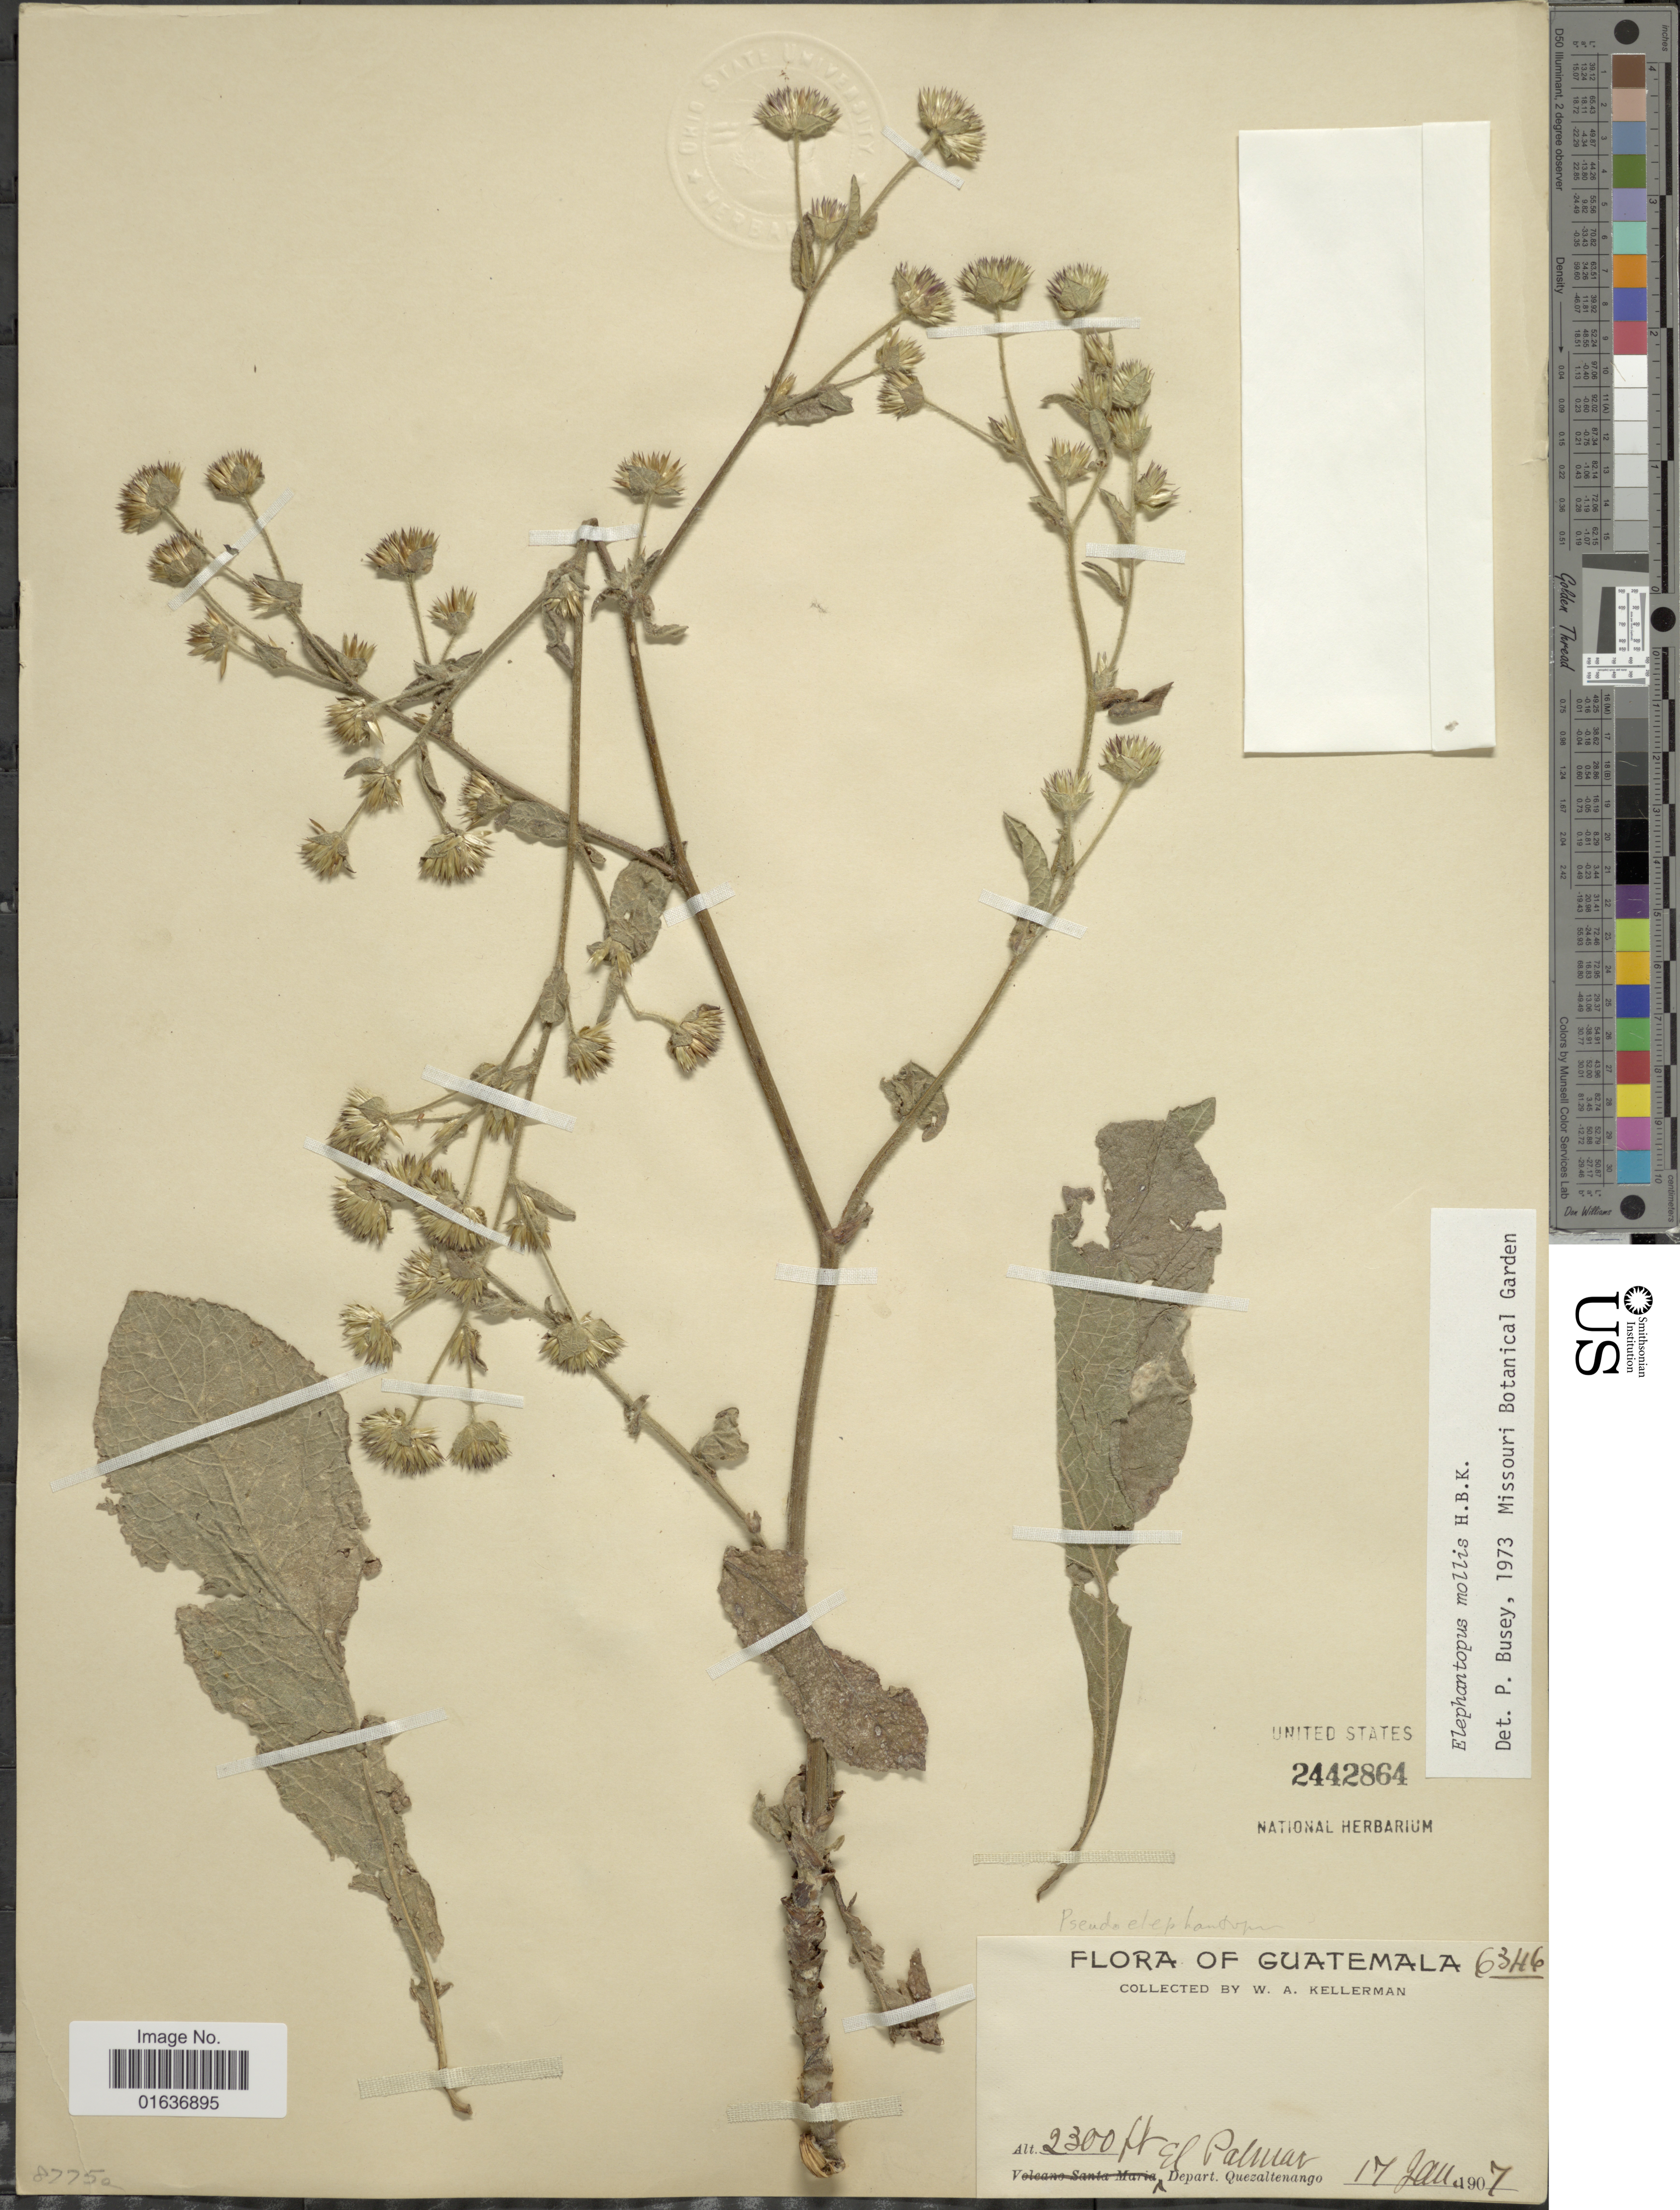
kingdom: Plantae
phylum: Tracheophyta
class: Magnoliopsida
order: Asterales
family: Asteraceae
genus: Elephantopus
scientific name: Elephantopus mollis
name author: Kunth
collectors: W. Kellerman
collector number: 6346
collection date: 1907-01-17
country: Guatemala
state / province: Quetzaltenango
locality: El Palmer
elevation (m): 701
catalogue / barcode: US 2442864